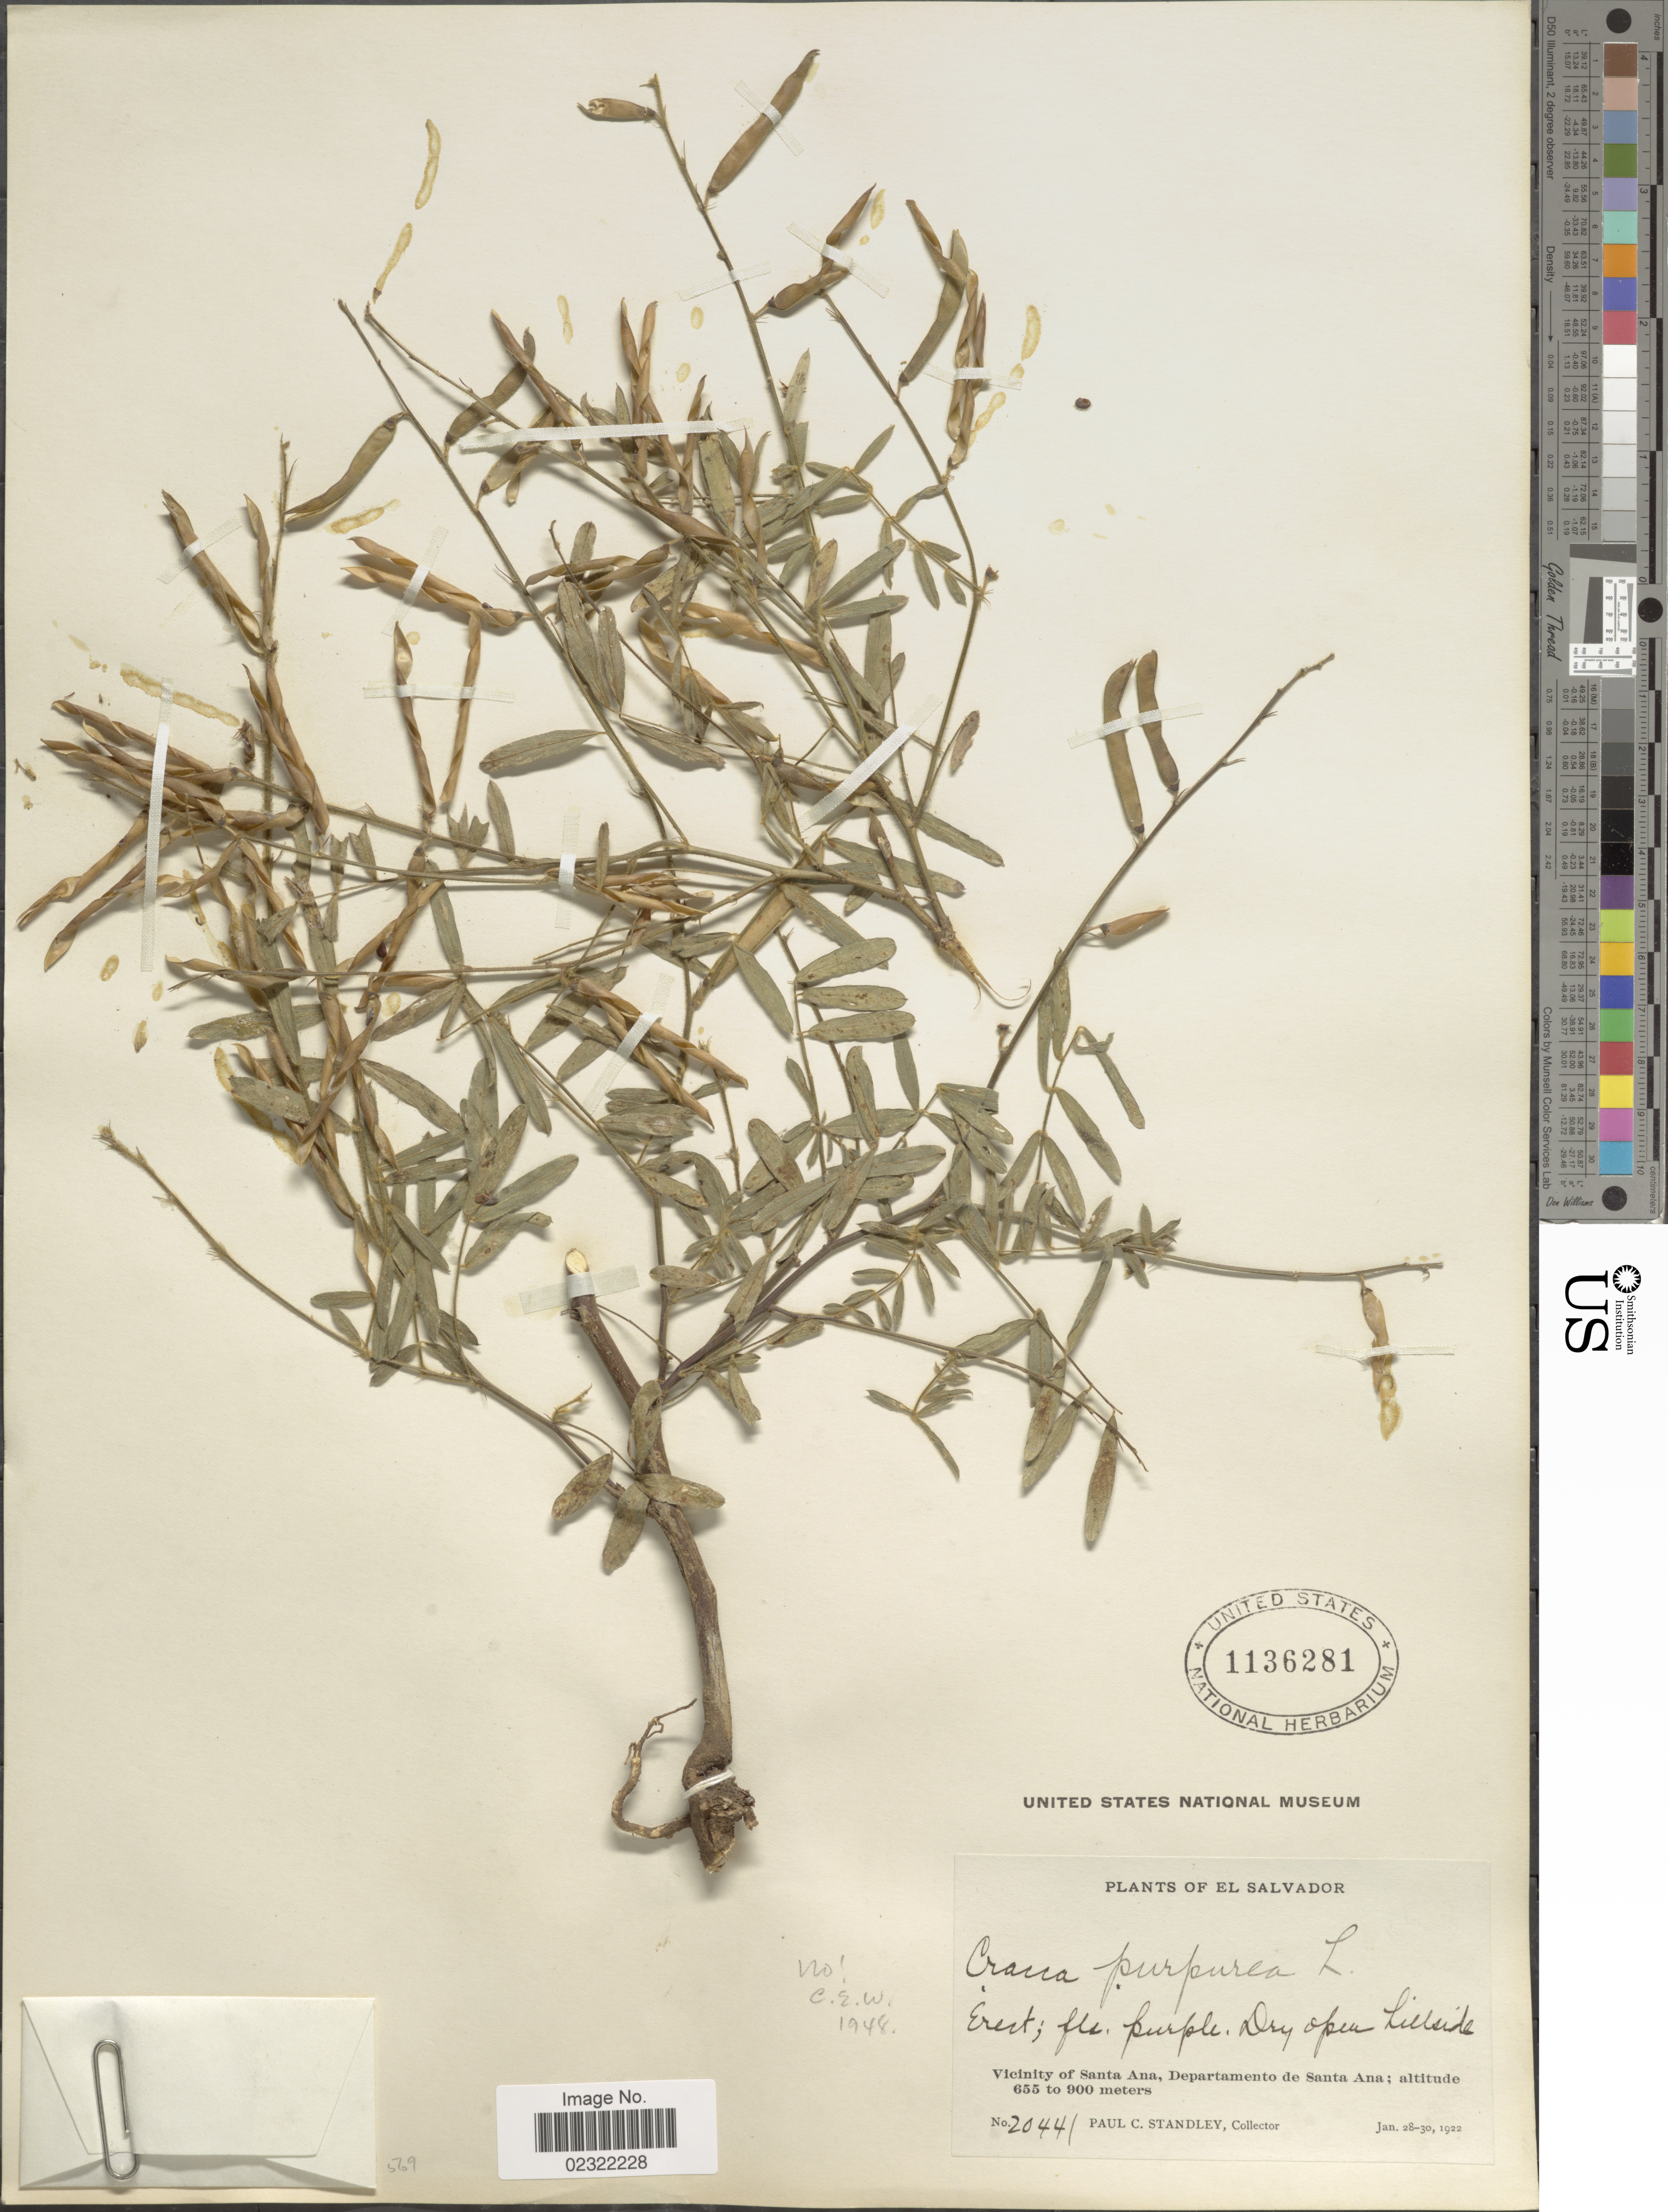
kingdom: Plantae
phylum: Tracheophyta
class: Magnoliopsida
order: Fabales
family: Fabaceae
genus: Tephrosia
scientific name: Tephrosia cinerea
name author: (L.) Pers.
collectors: P. C. Standley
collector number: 20441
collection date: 1922-01-28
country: El Salvador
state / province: Santa Ana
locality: El Salvador, Vicinity of Santa Ana, Departamento de Santa Ana.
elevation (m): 655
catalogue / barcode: US 1136281